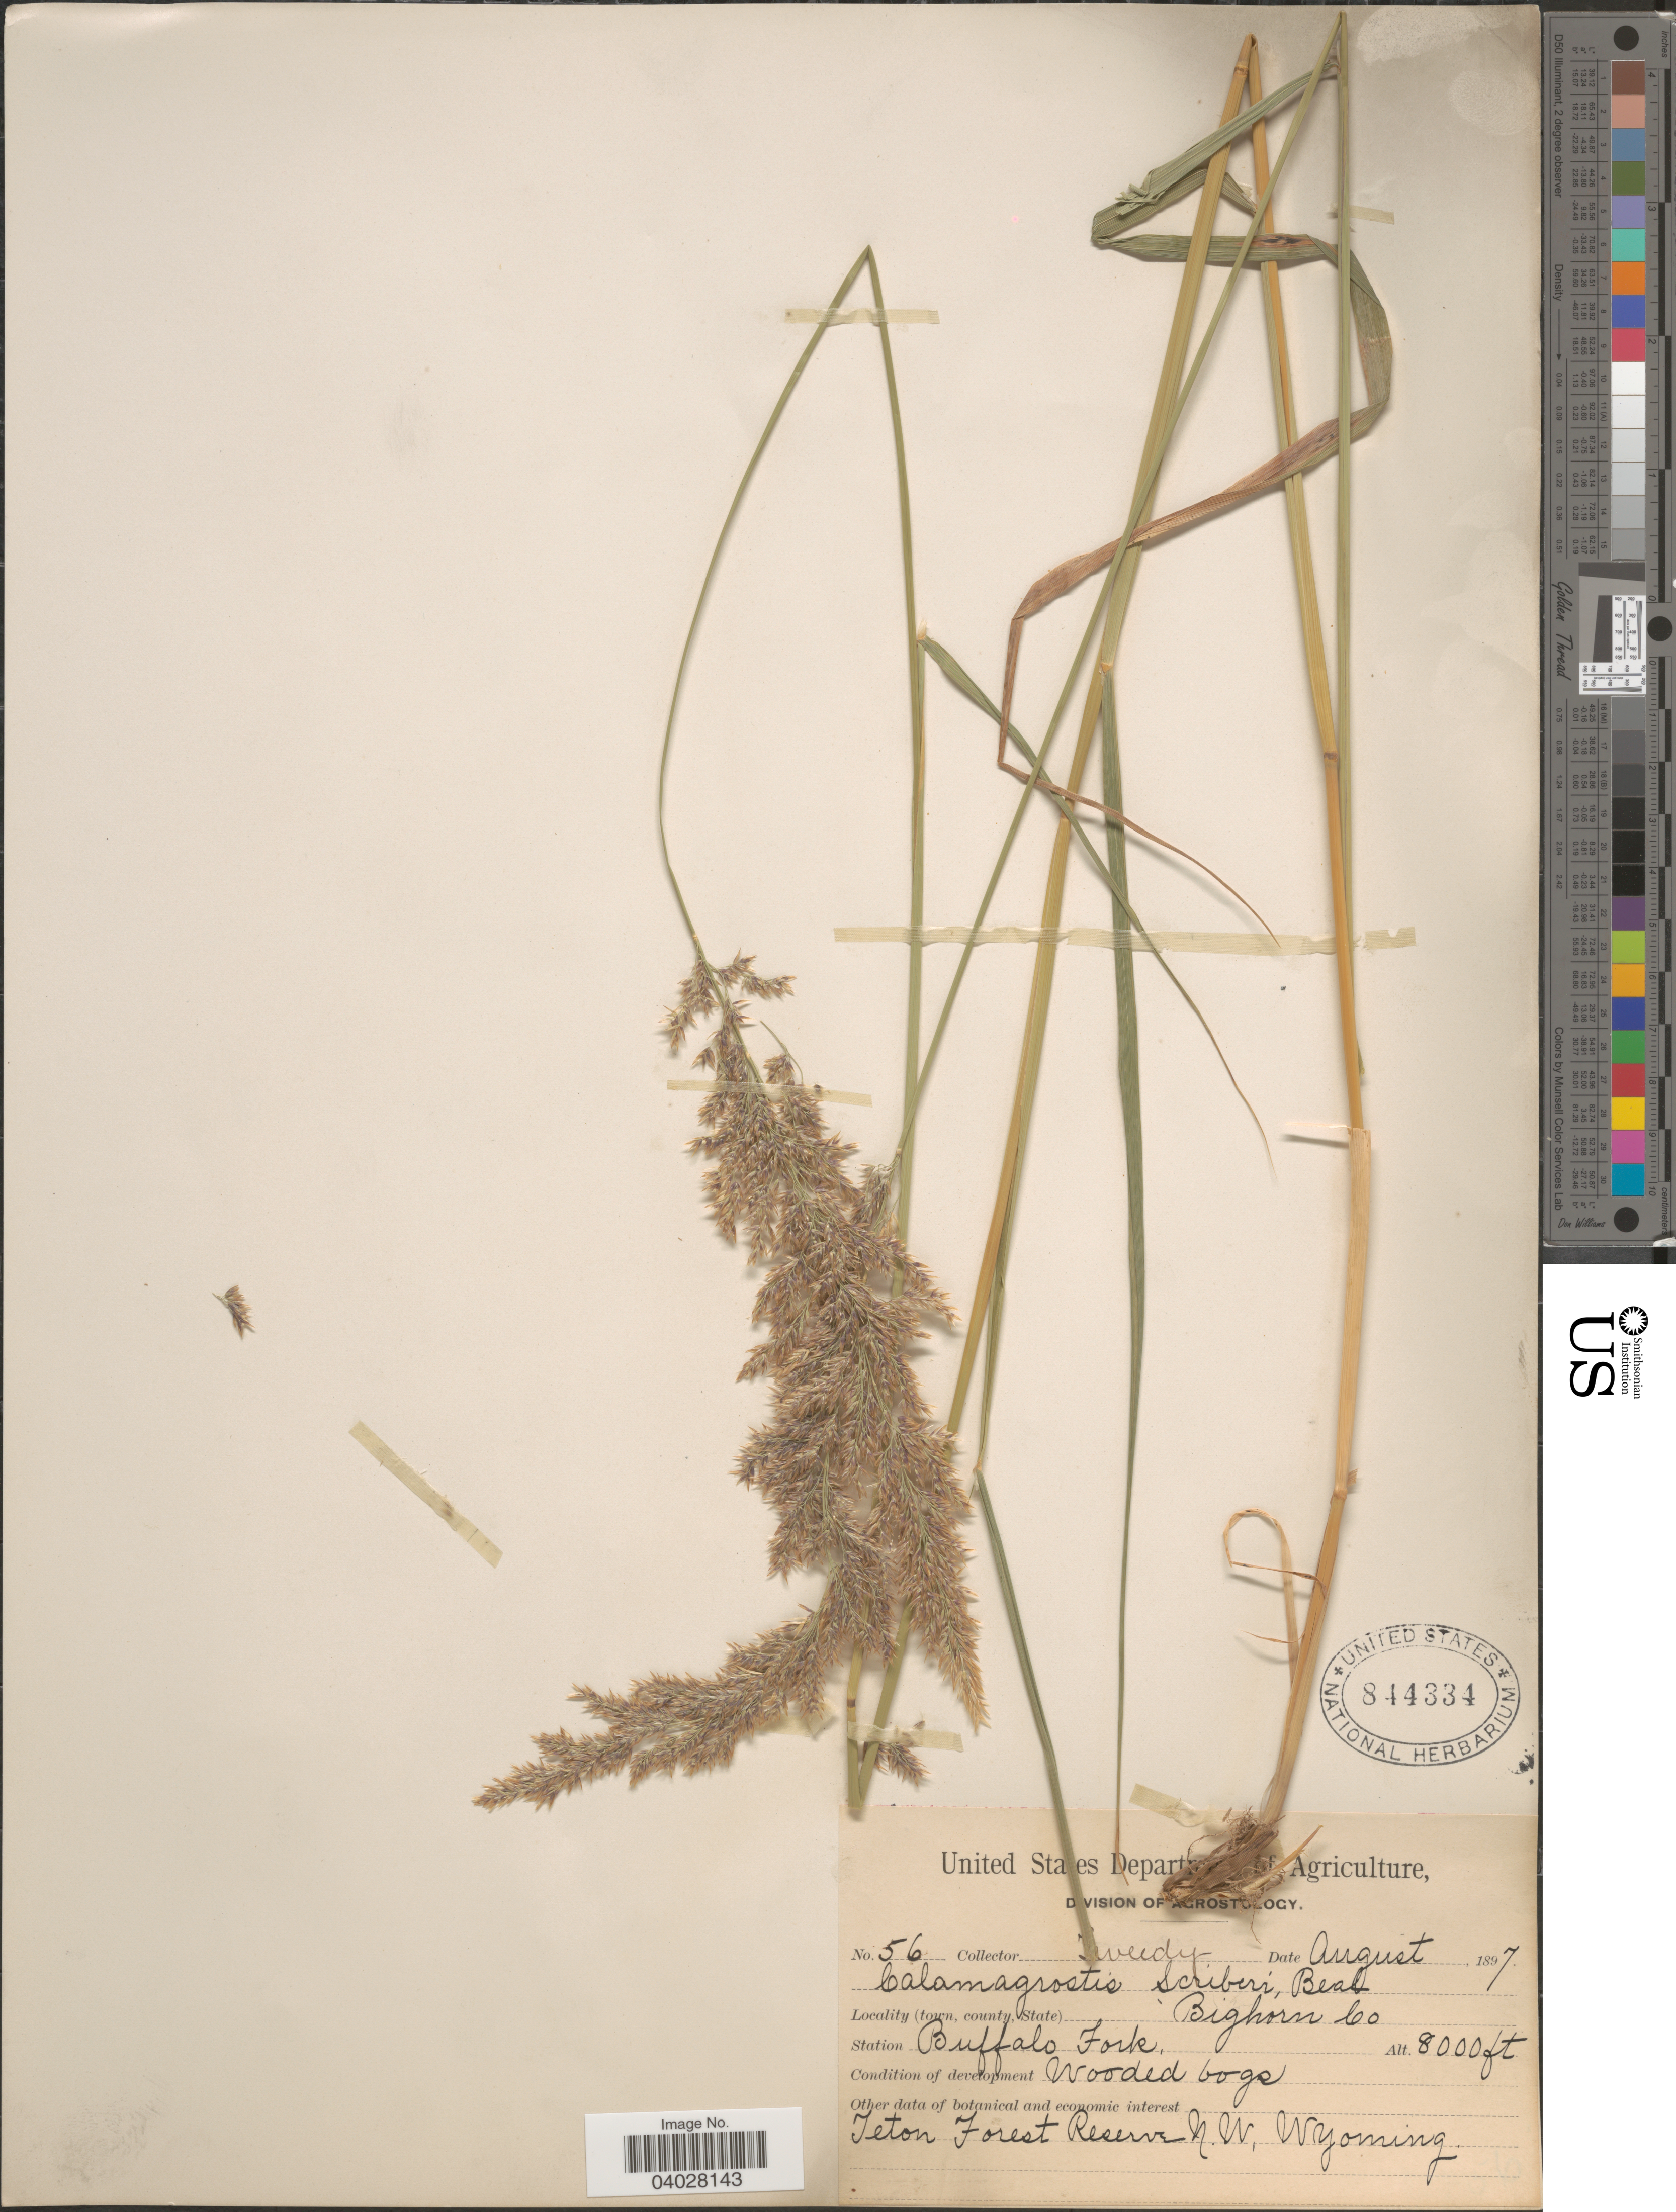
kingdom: Plantae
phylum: Tracheophyta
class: Liliopsida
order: Poales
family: Poaceae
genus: Calamagrostis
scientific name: Calamagrostis canadensis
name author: (Michx.) P. Beauv.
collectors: Tweedy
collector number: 56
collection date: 1897-08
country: United States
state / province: Wyoming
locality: Bighorn Co. Station Buffalo Fork. Teton Forest Reserve N.W. Wyoming.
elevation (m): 2438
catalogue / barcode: US 844334